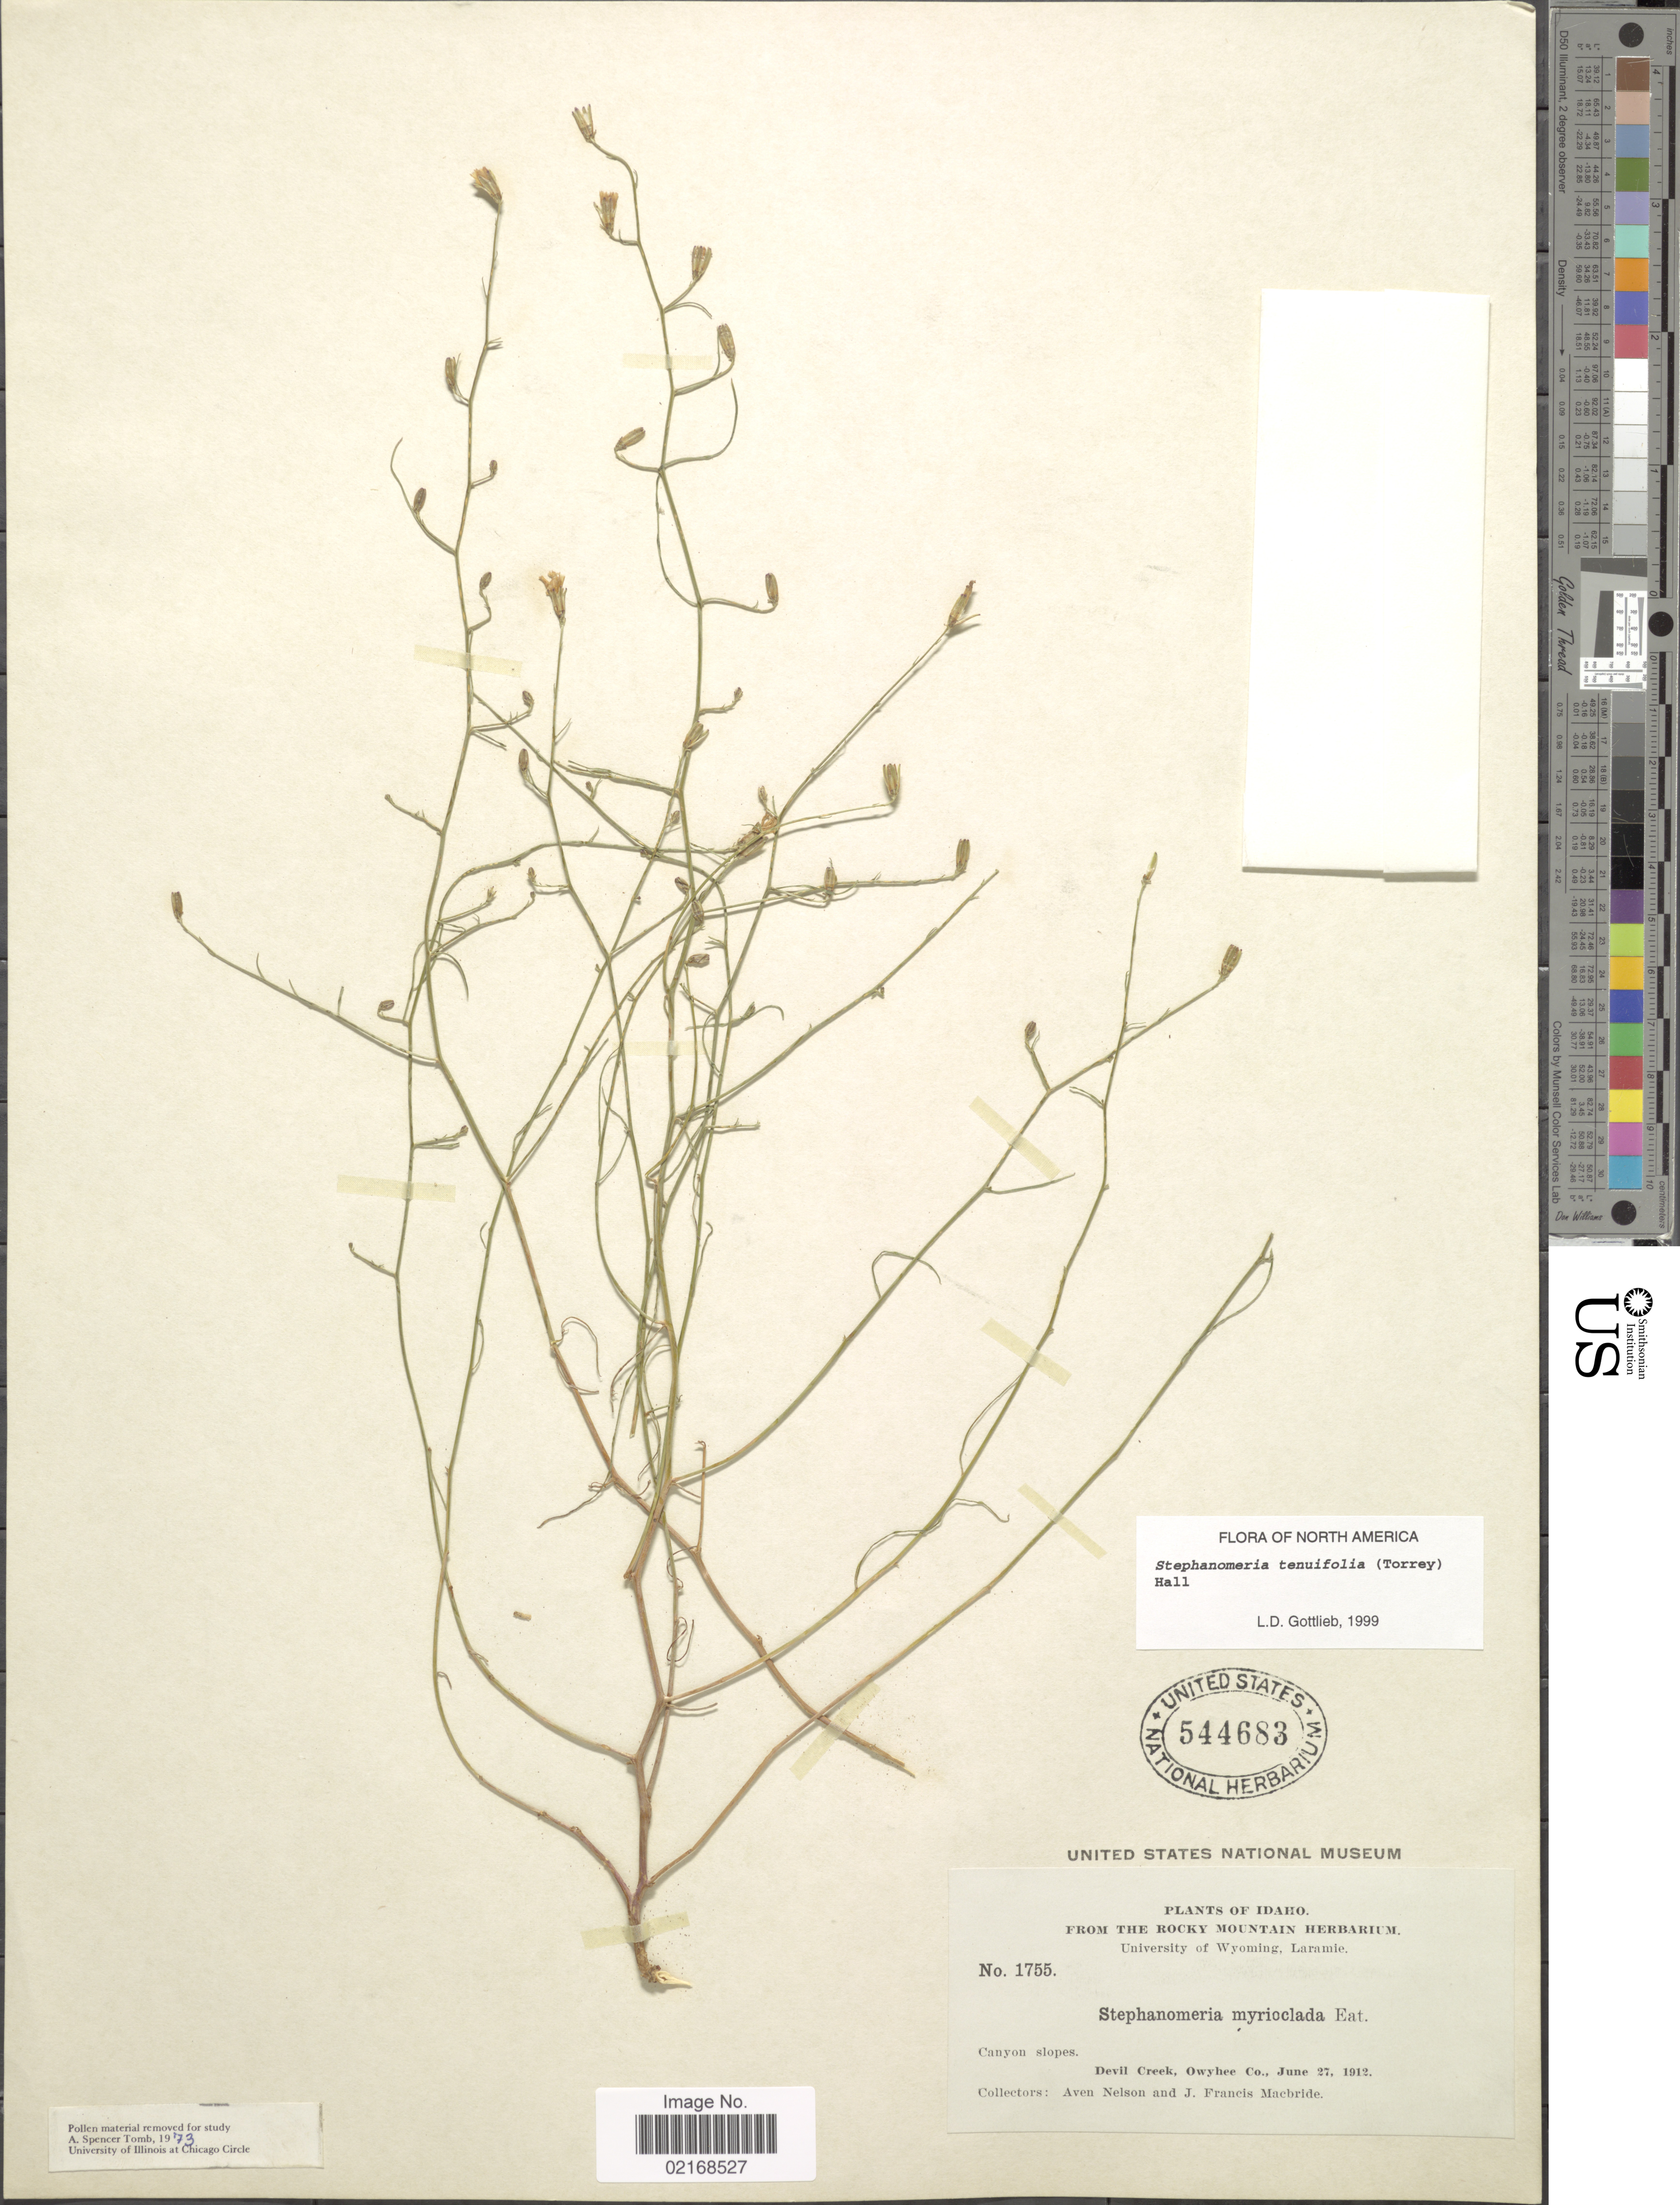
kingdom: Plantae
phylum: Tracheophyta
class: Magnoliopsida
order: Asterales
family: Asteraceae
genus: Stephanomeria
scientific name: Stephanomeria tenuifolia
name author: (Torr.) H.M. Hall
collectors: A. Nelson & J. F. Macbride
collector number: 1755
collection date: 1912-06-27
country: United States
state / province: Idaho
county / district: Owyhee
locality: Devil Creek.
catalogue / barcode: US 544683